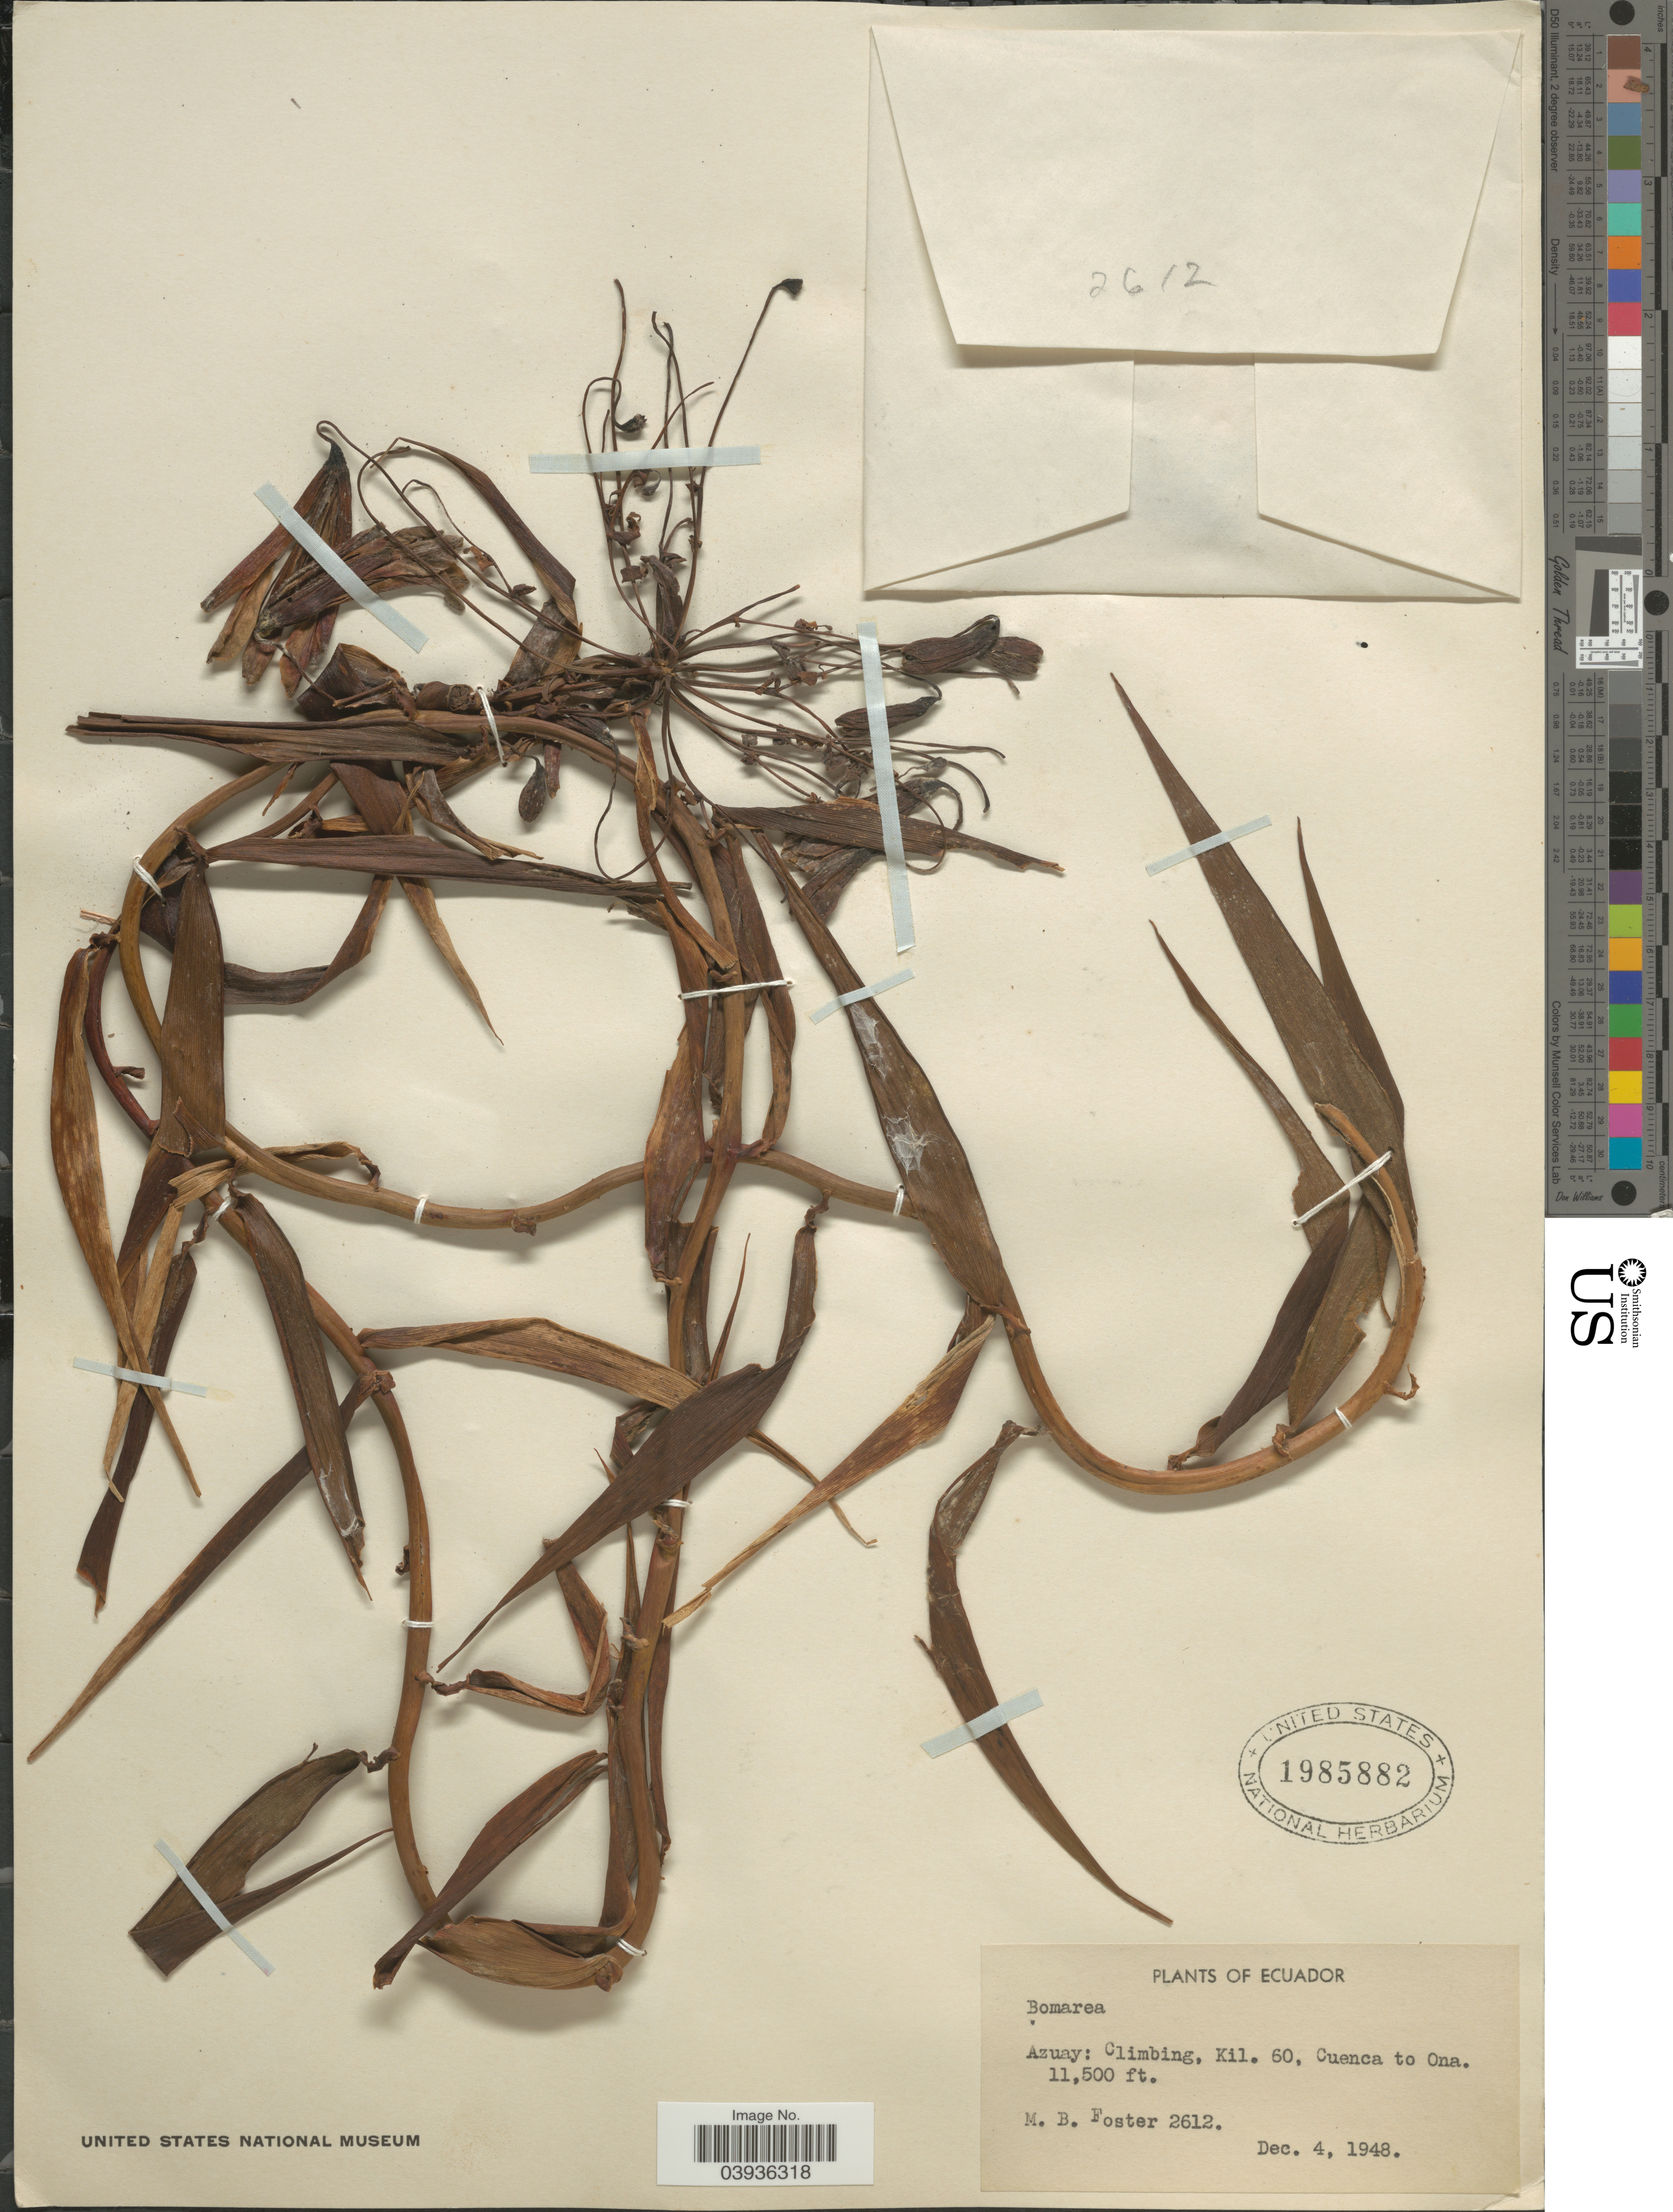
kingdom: Plantae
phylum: Tracheophyta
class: Liliopsida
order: Liliales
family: Alstroemeriaceae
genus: Bomarea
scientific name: Bomarea sp.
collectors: M. B. Foster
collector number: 2612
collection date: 1948-12-04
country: Ecuador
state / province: Azuay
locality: Climbing, Kil. 60, Cuenca to Ona.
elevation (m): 3505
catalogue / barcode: US 1985882